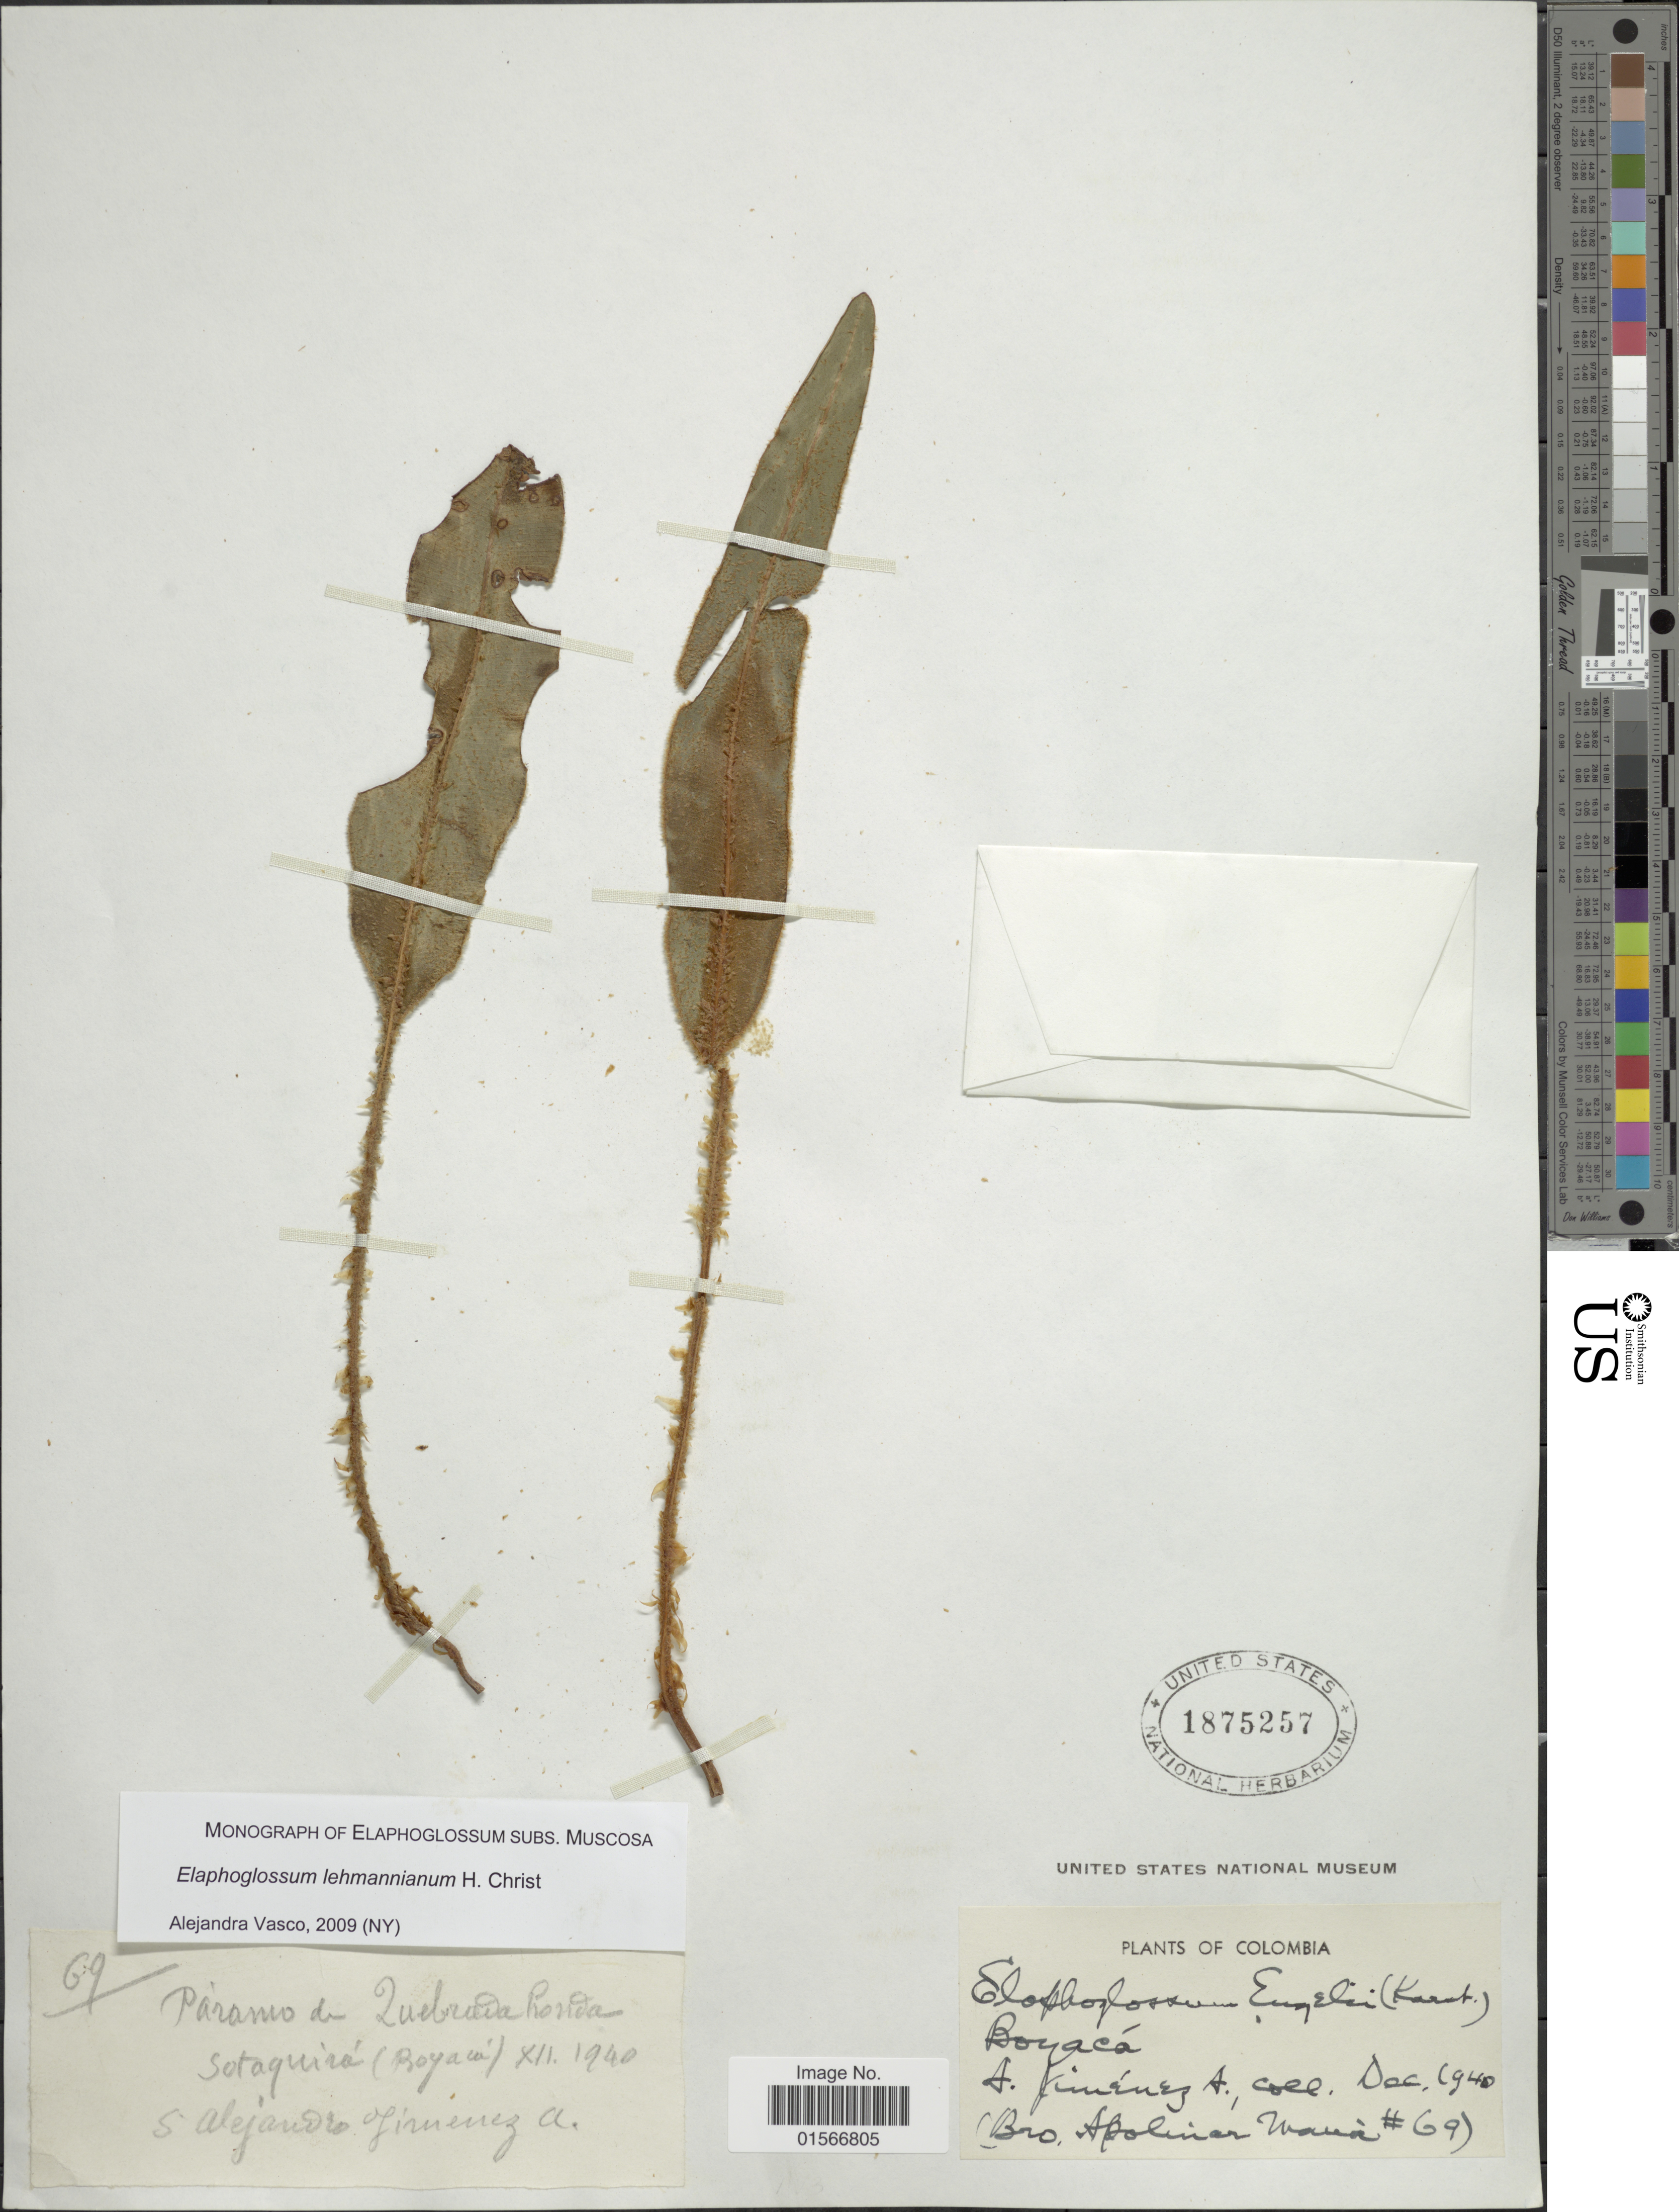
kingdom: Plantae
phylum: Tracheophyta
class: Polypodiopsida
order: Polypodiales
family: Dryopteridaceae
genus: Elaphoglossum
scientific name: Elaphoglossum lehmannianum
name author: Christ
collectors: A. Jimenez A.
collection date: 1940-12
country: Colombia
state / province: Boyacá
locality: Sotaquirá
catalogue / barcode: US 1875257